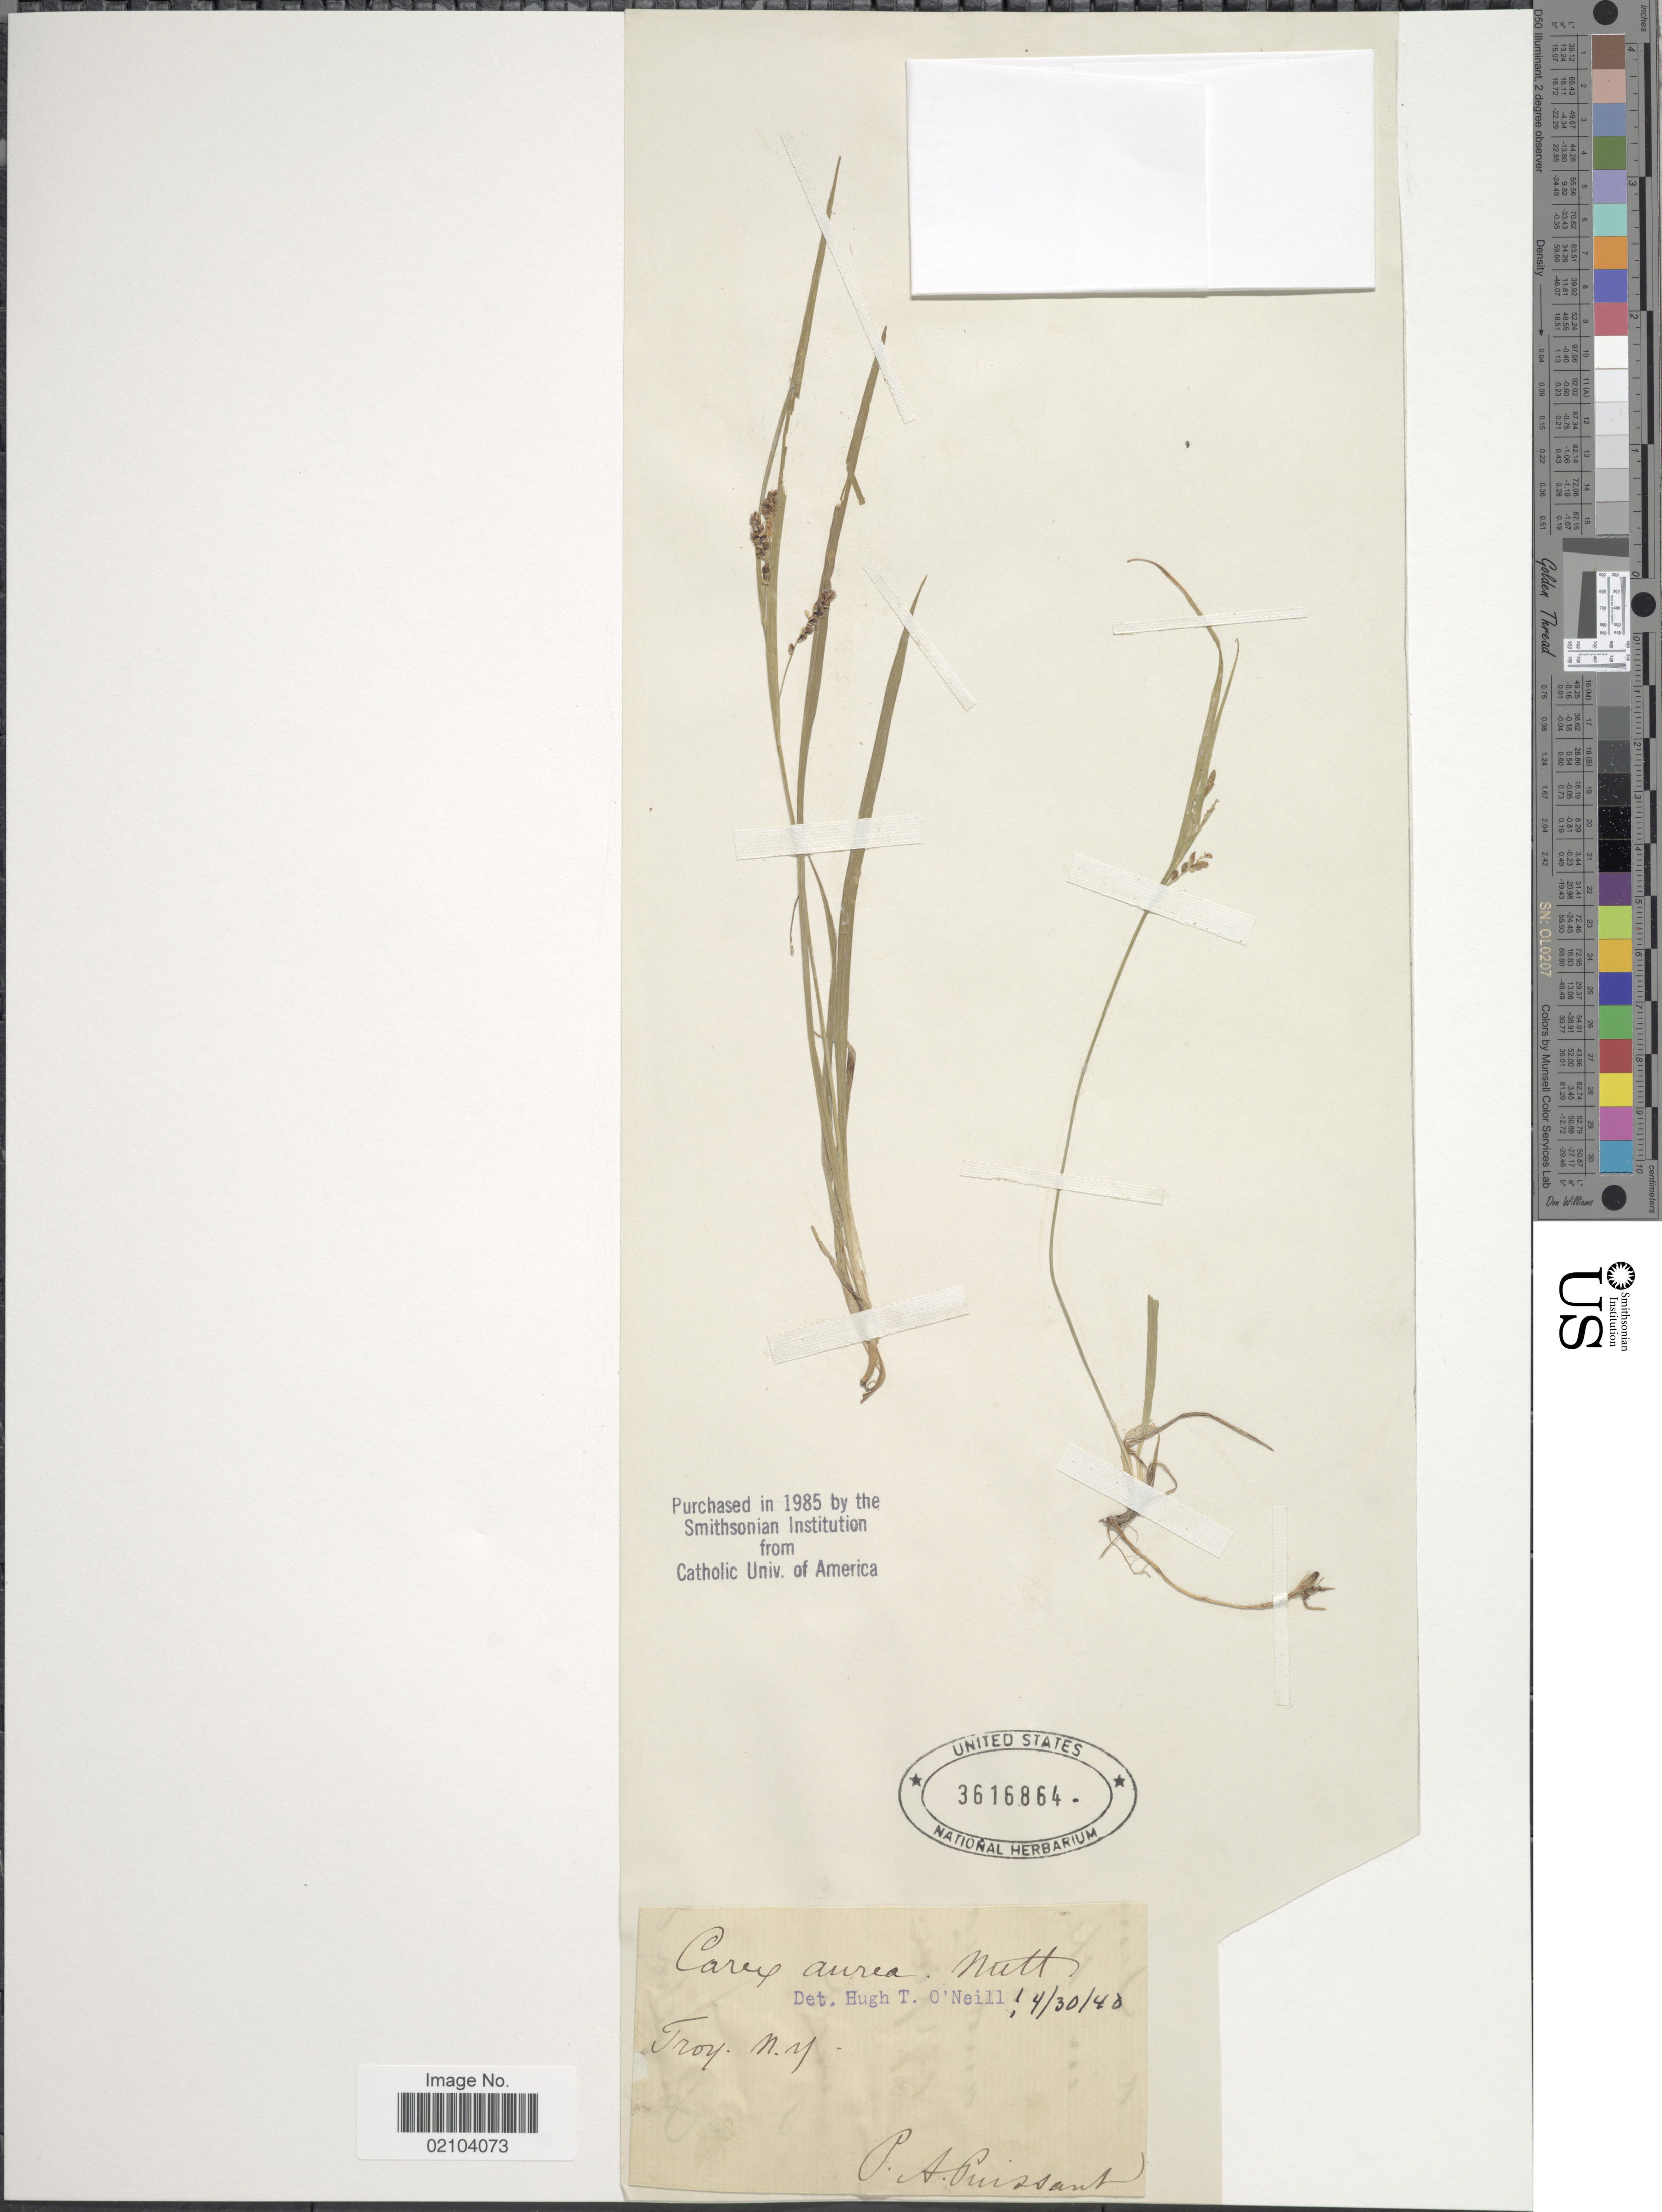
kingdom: Plantae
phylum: Tracheophyta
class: Liliopsida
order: Poales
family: Cyperaceae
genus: Carex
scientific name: Carex aurea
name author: Nutt.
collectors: P. Puissant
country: United States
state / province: New York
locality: Troy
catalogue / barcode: US 3616864